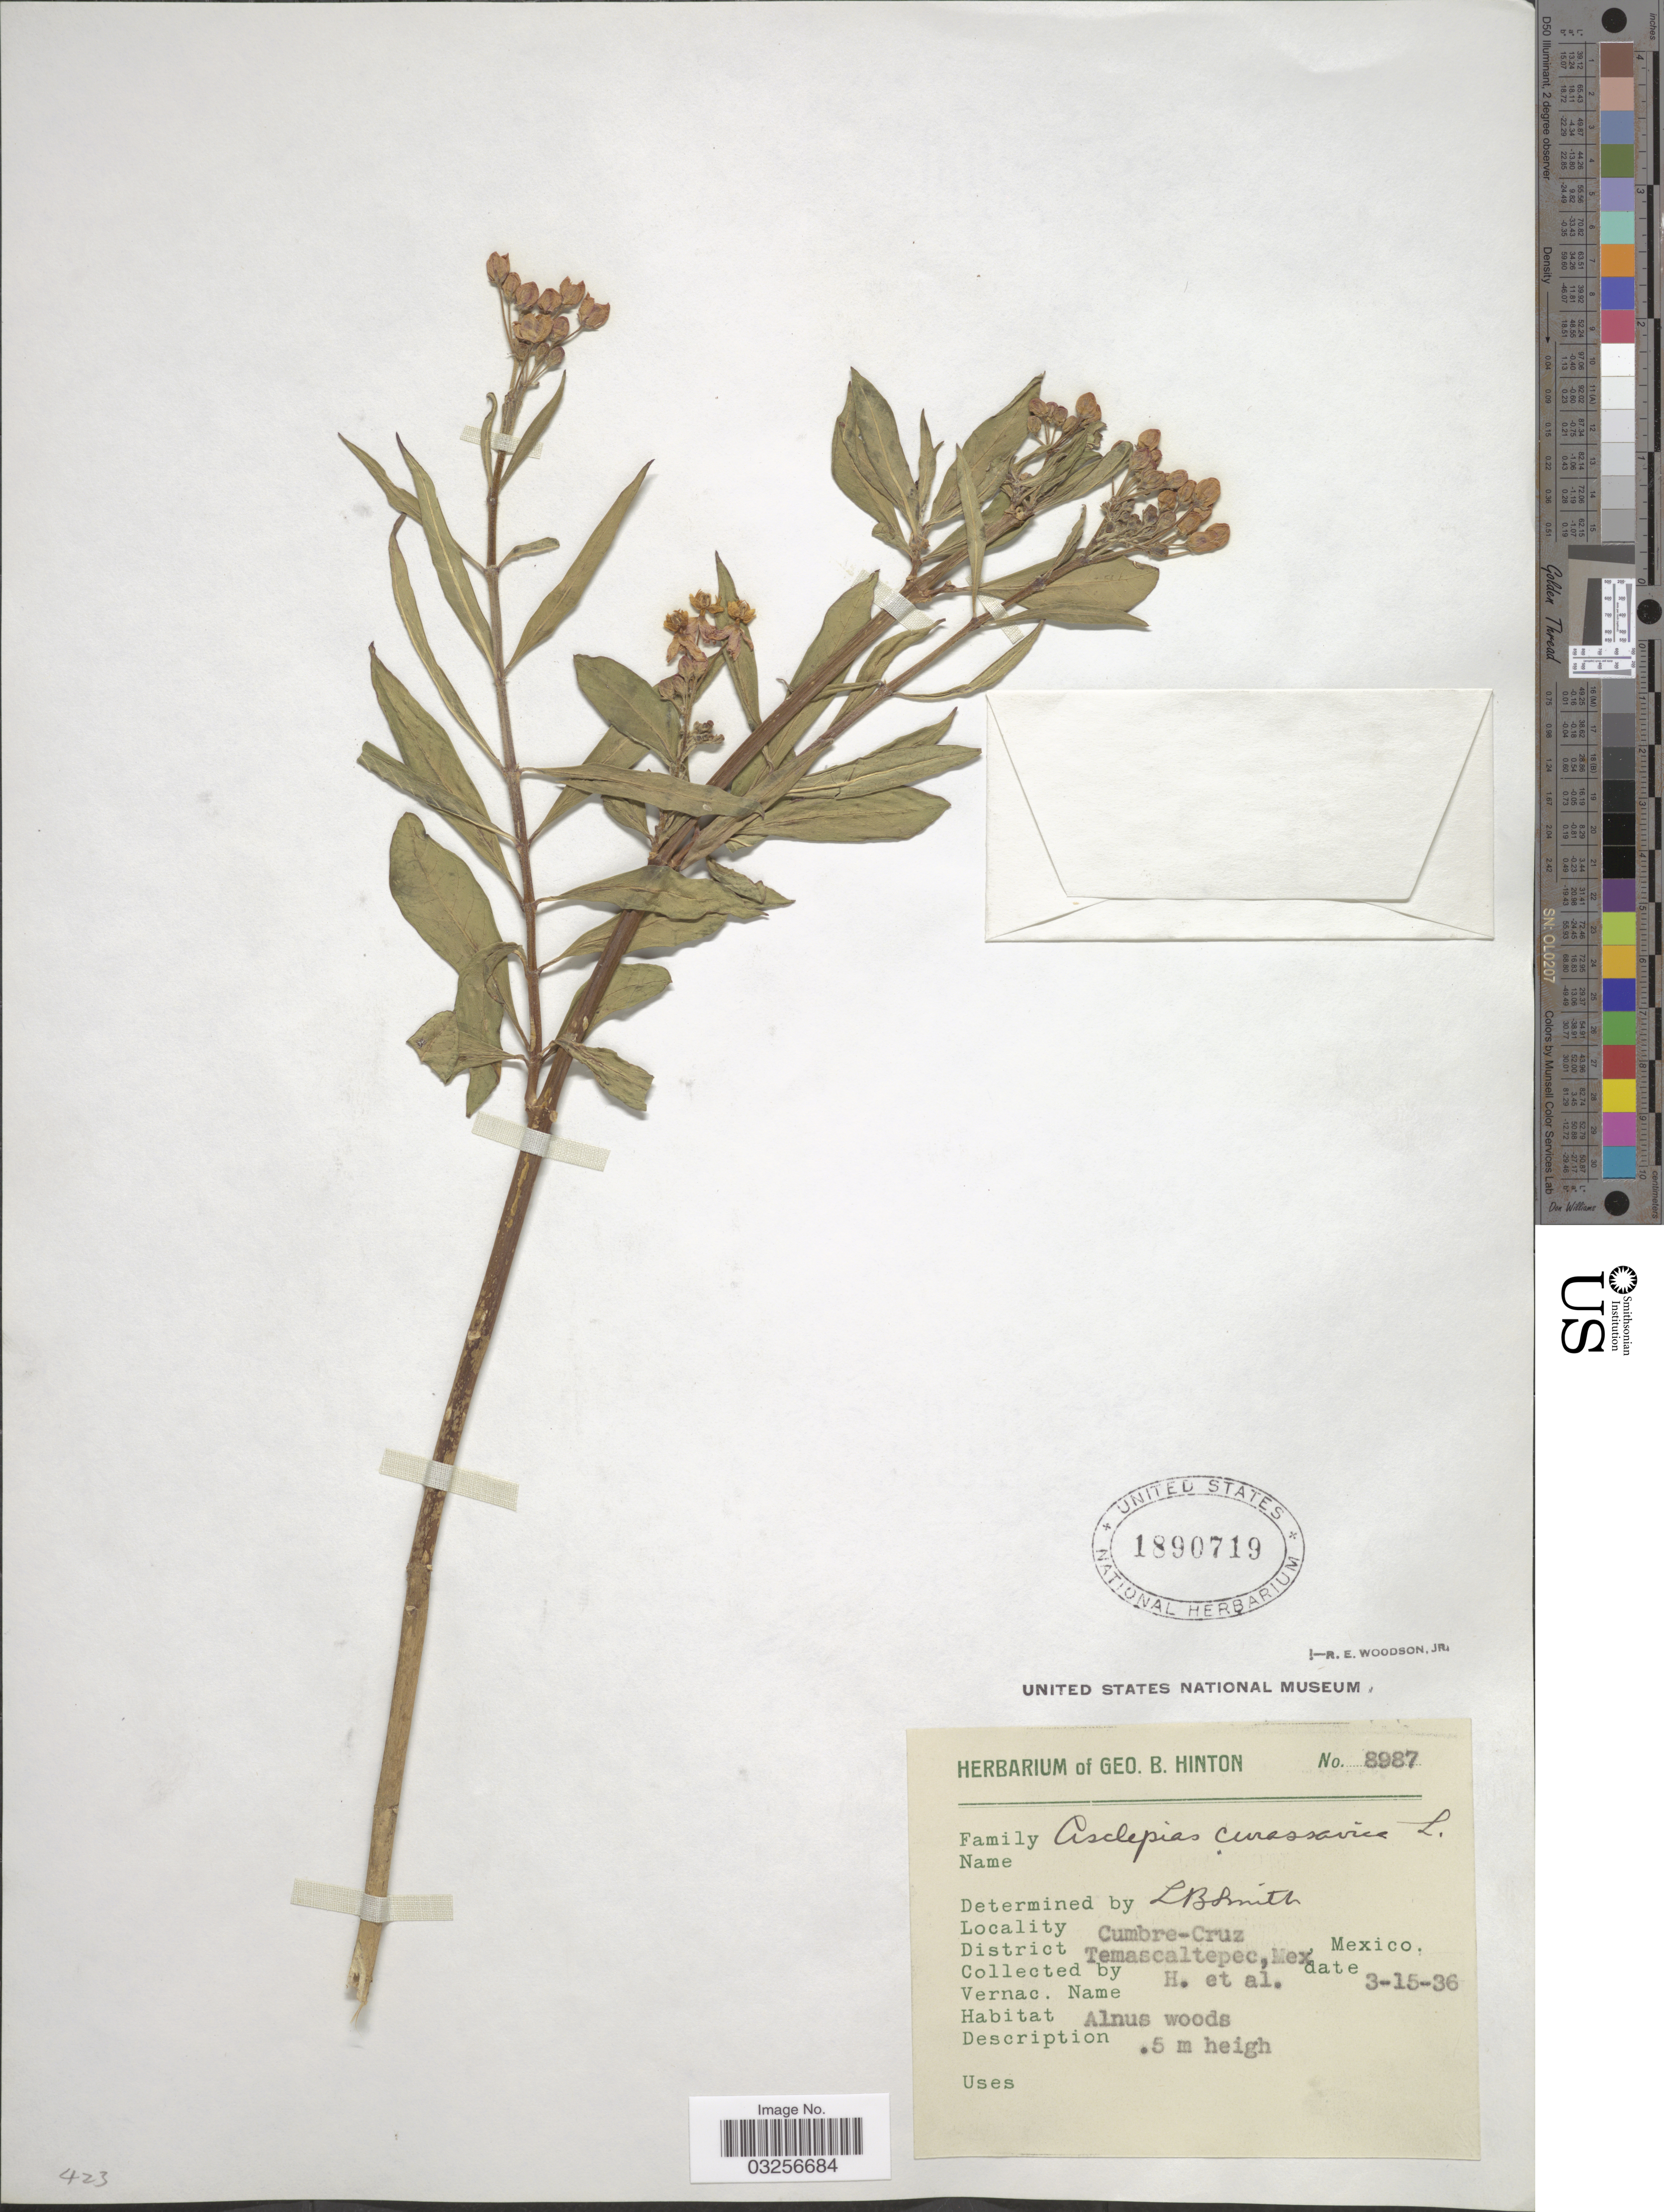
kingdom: Plantae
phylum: Tracheophyta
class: Magnoliopsida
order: Gentianales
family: Apocynaceae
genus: Asclepias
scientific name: Asclepias curassavica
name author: L.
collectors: G. B. Hinton & et al.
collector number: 8987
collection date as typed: Transcribed d/m/y: 15/3/36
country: Mexico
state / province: México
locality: Cumbre-Cruz, District Temascaltepec.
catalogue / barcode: US 1890719